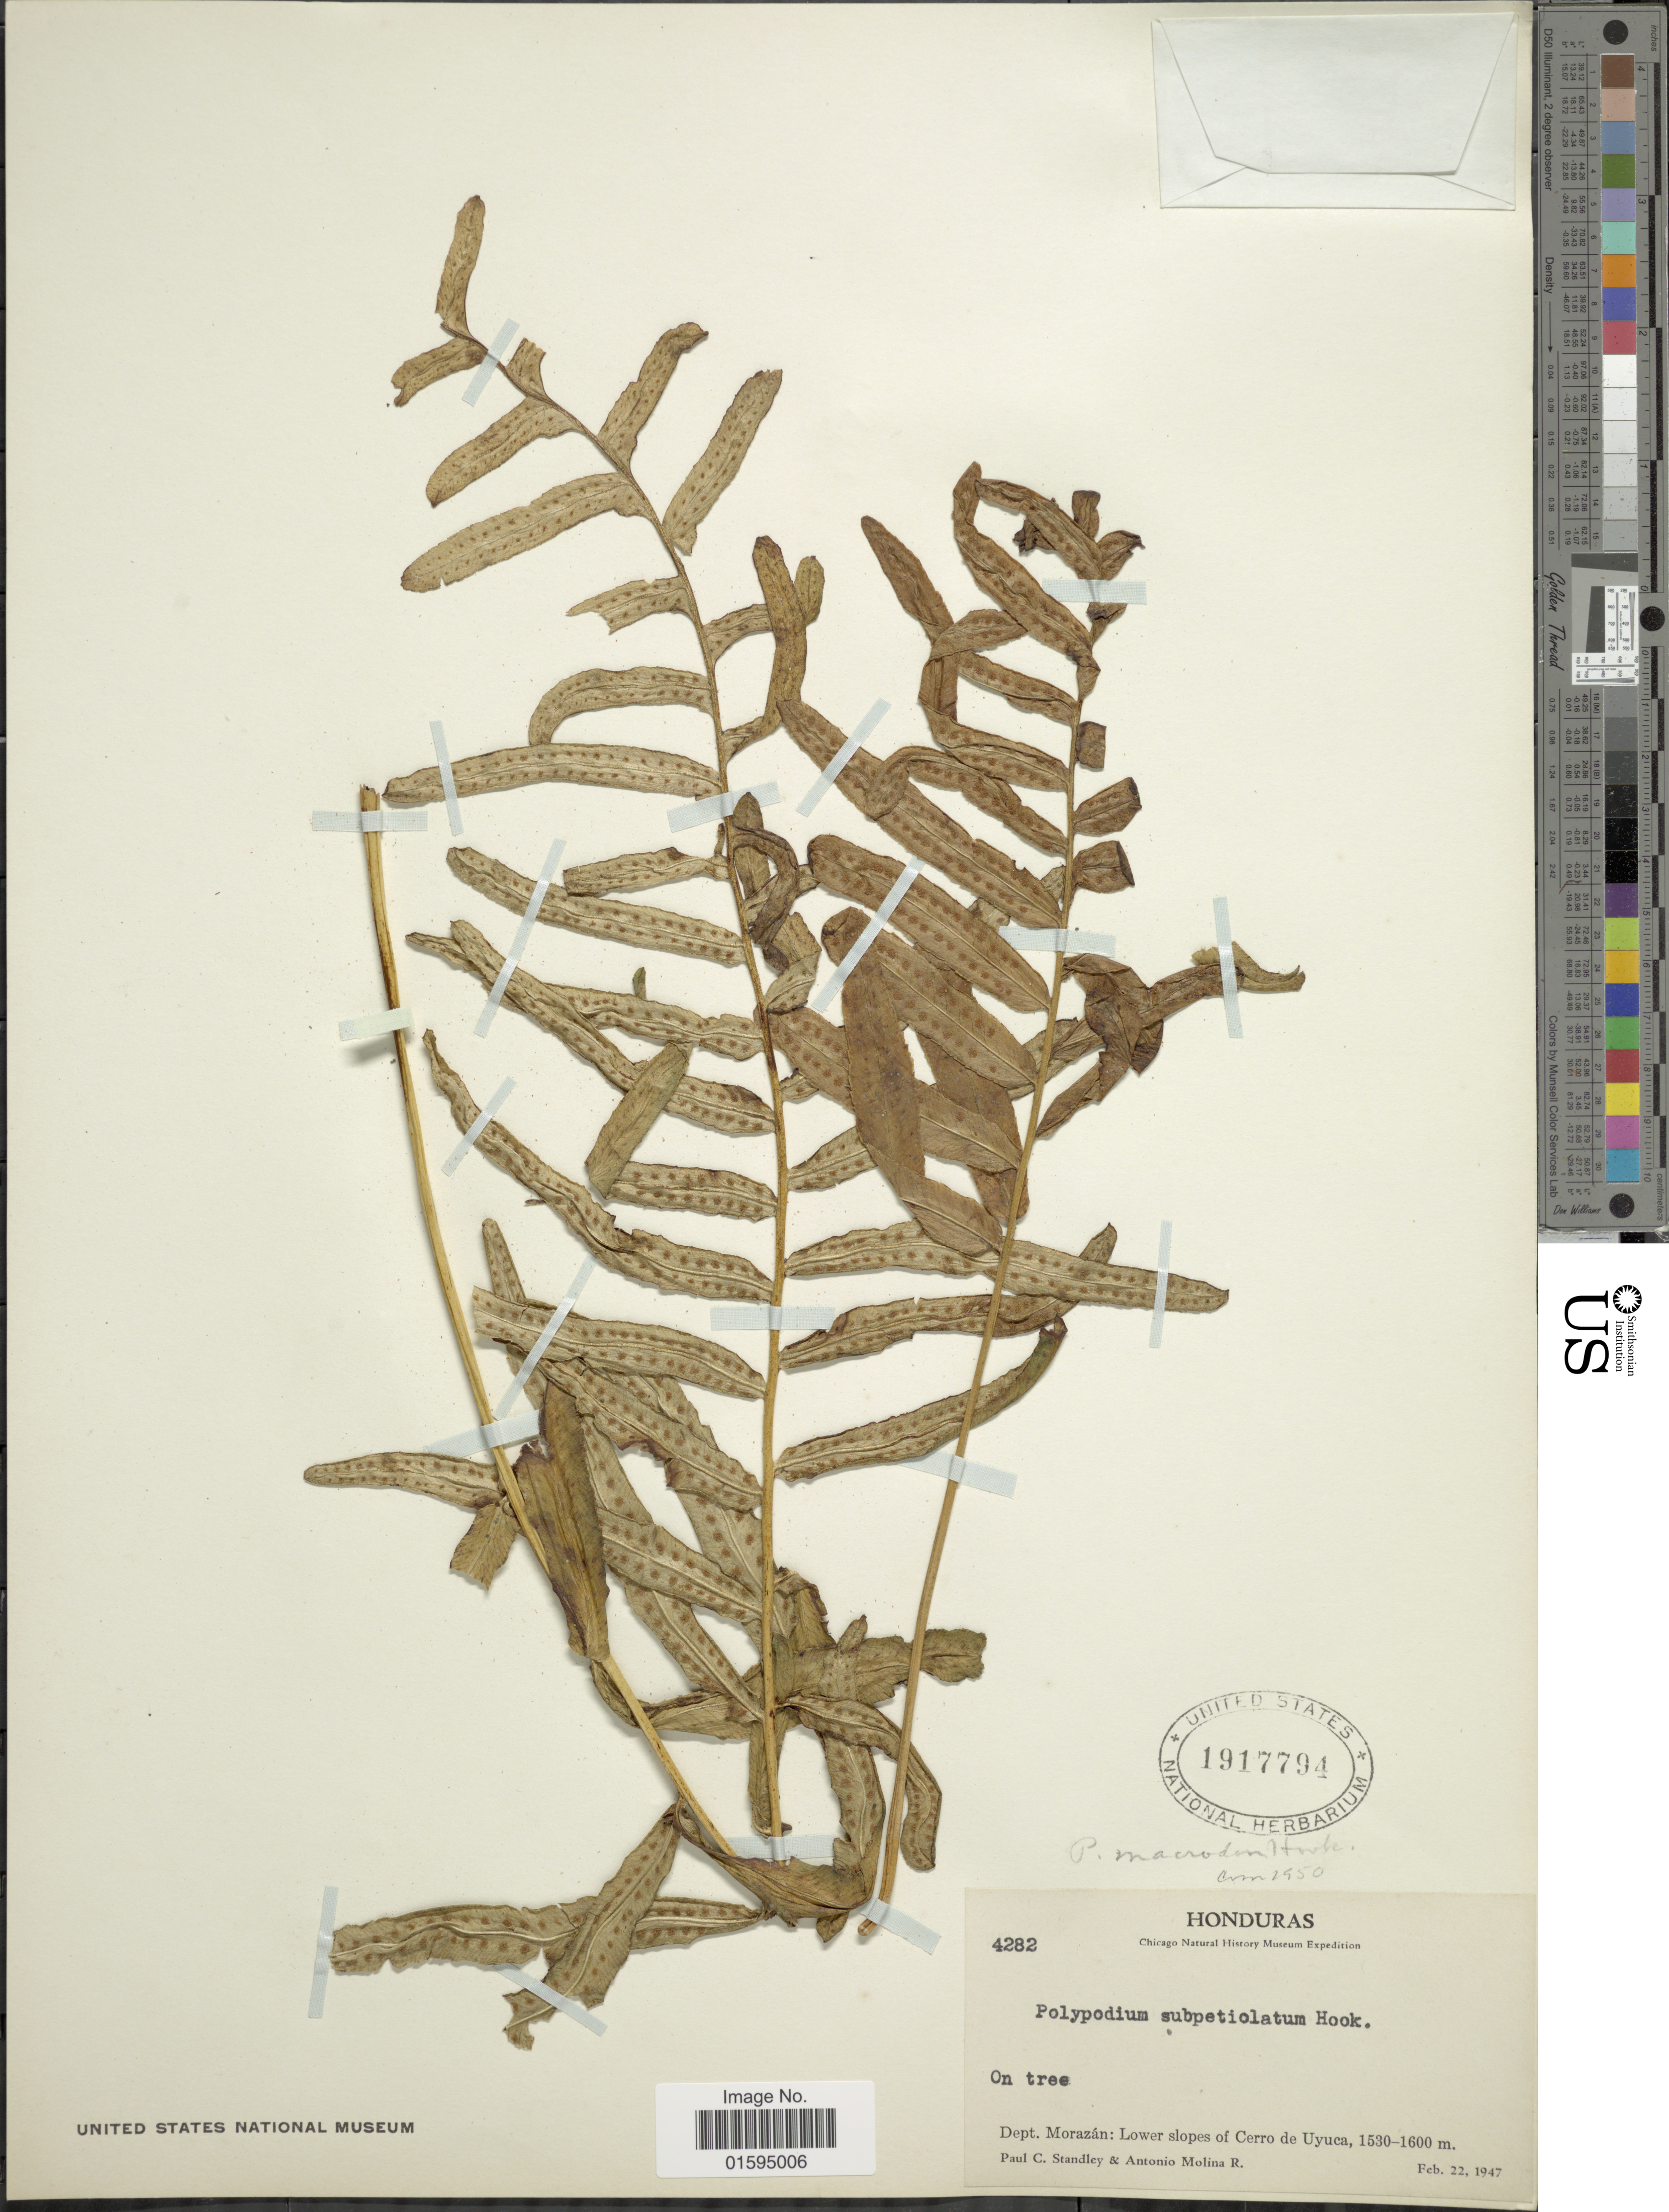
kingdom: Plantae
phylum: Tracheophyta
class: Polypodiopsida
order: Polypodiales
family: Polypodiaceae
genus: Polypodium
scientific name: Polypodium echinolepis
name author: Fée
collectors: P. C. Standley & A. Molina R.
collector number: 4282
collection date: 1947-02-22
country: Honduras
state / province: Fco. Morazán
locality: Dept. Morazon, Lower slopes of Cerro Deuyuca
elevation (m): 1530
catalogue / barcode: US 1917794